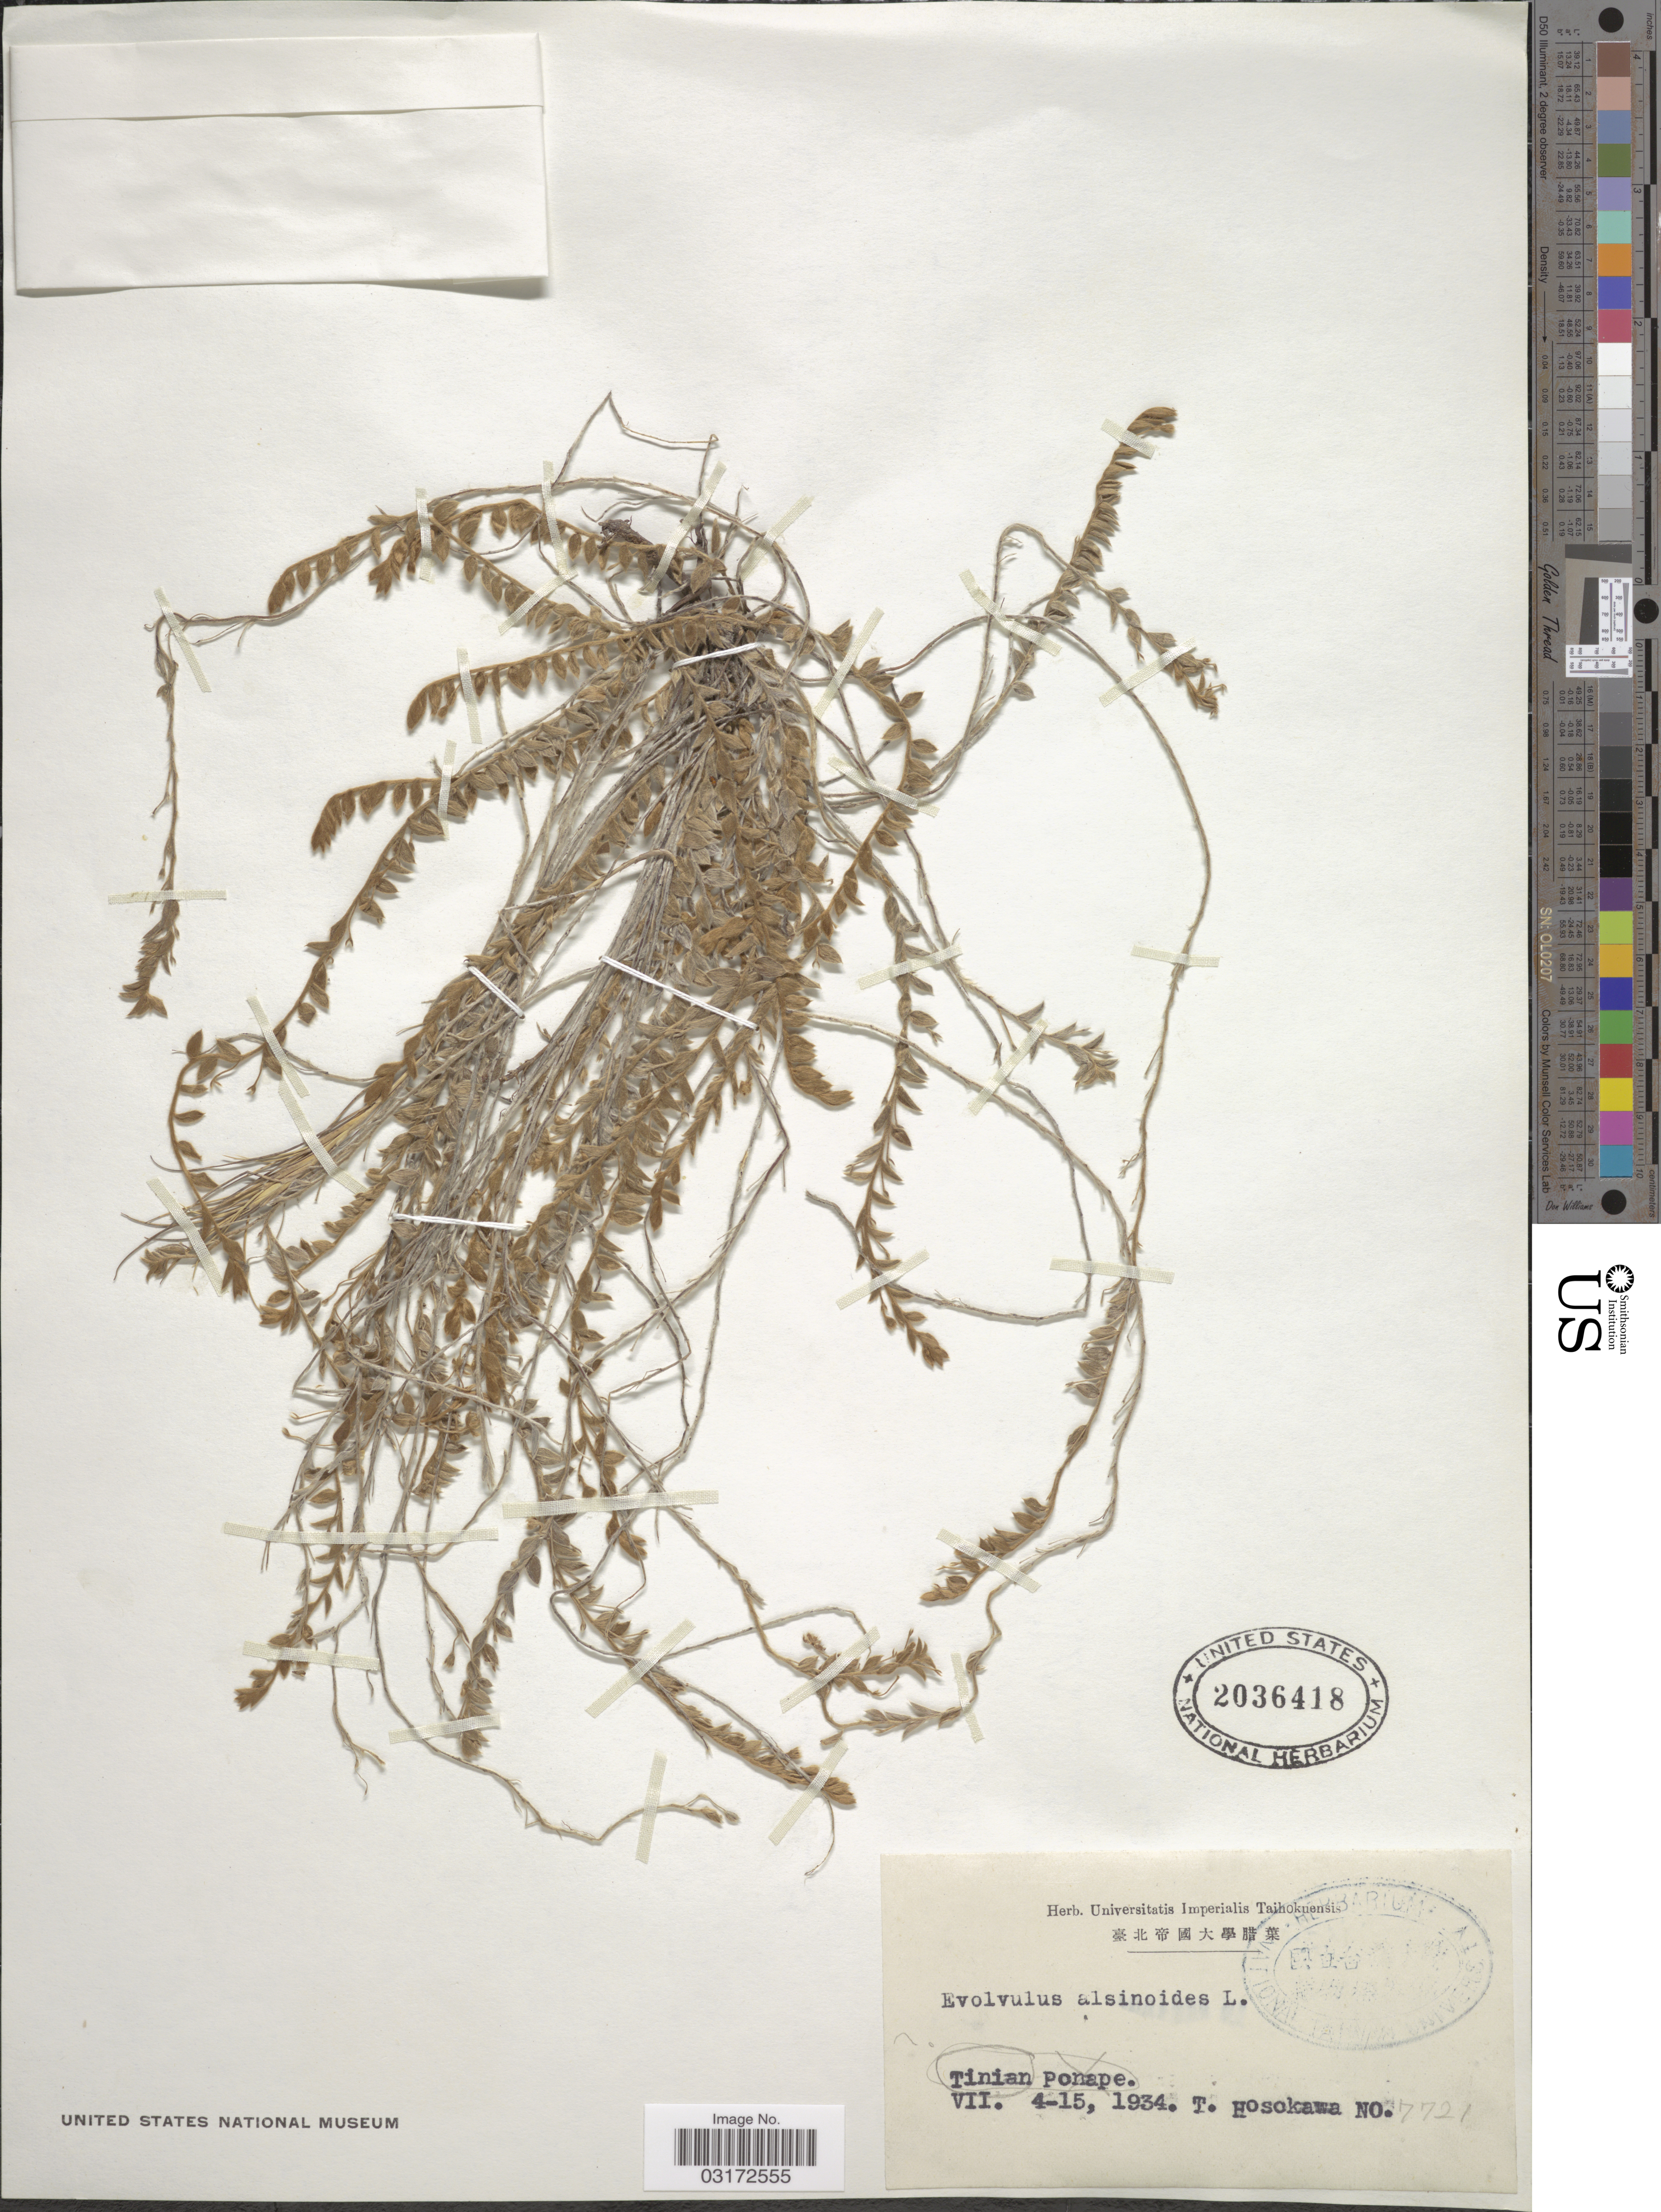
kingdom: Plantae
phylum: Tracheophyta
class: Magnoliopsida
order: Solanales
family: Convolvulaceae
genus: Evolvulus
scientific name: Evolvulus alsinoides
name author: (L.) L.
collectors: T. Hosokawa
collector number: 7721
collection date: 1934-07-04/1934-07-15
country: Northern Mariana Islands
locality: Tinian.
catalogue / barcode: US 2036418